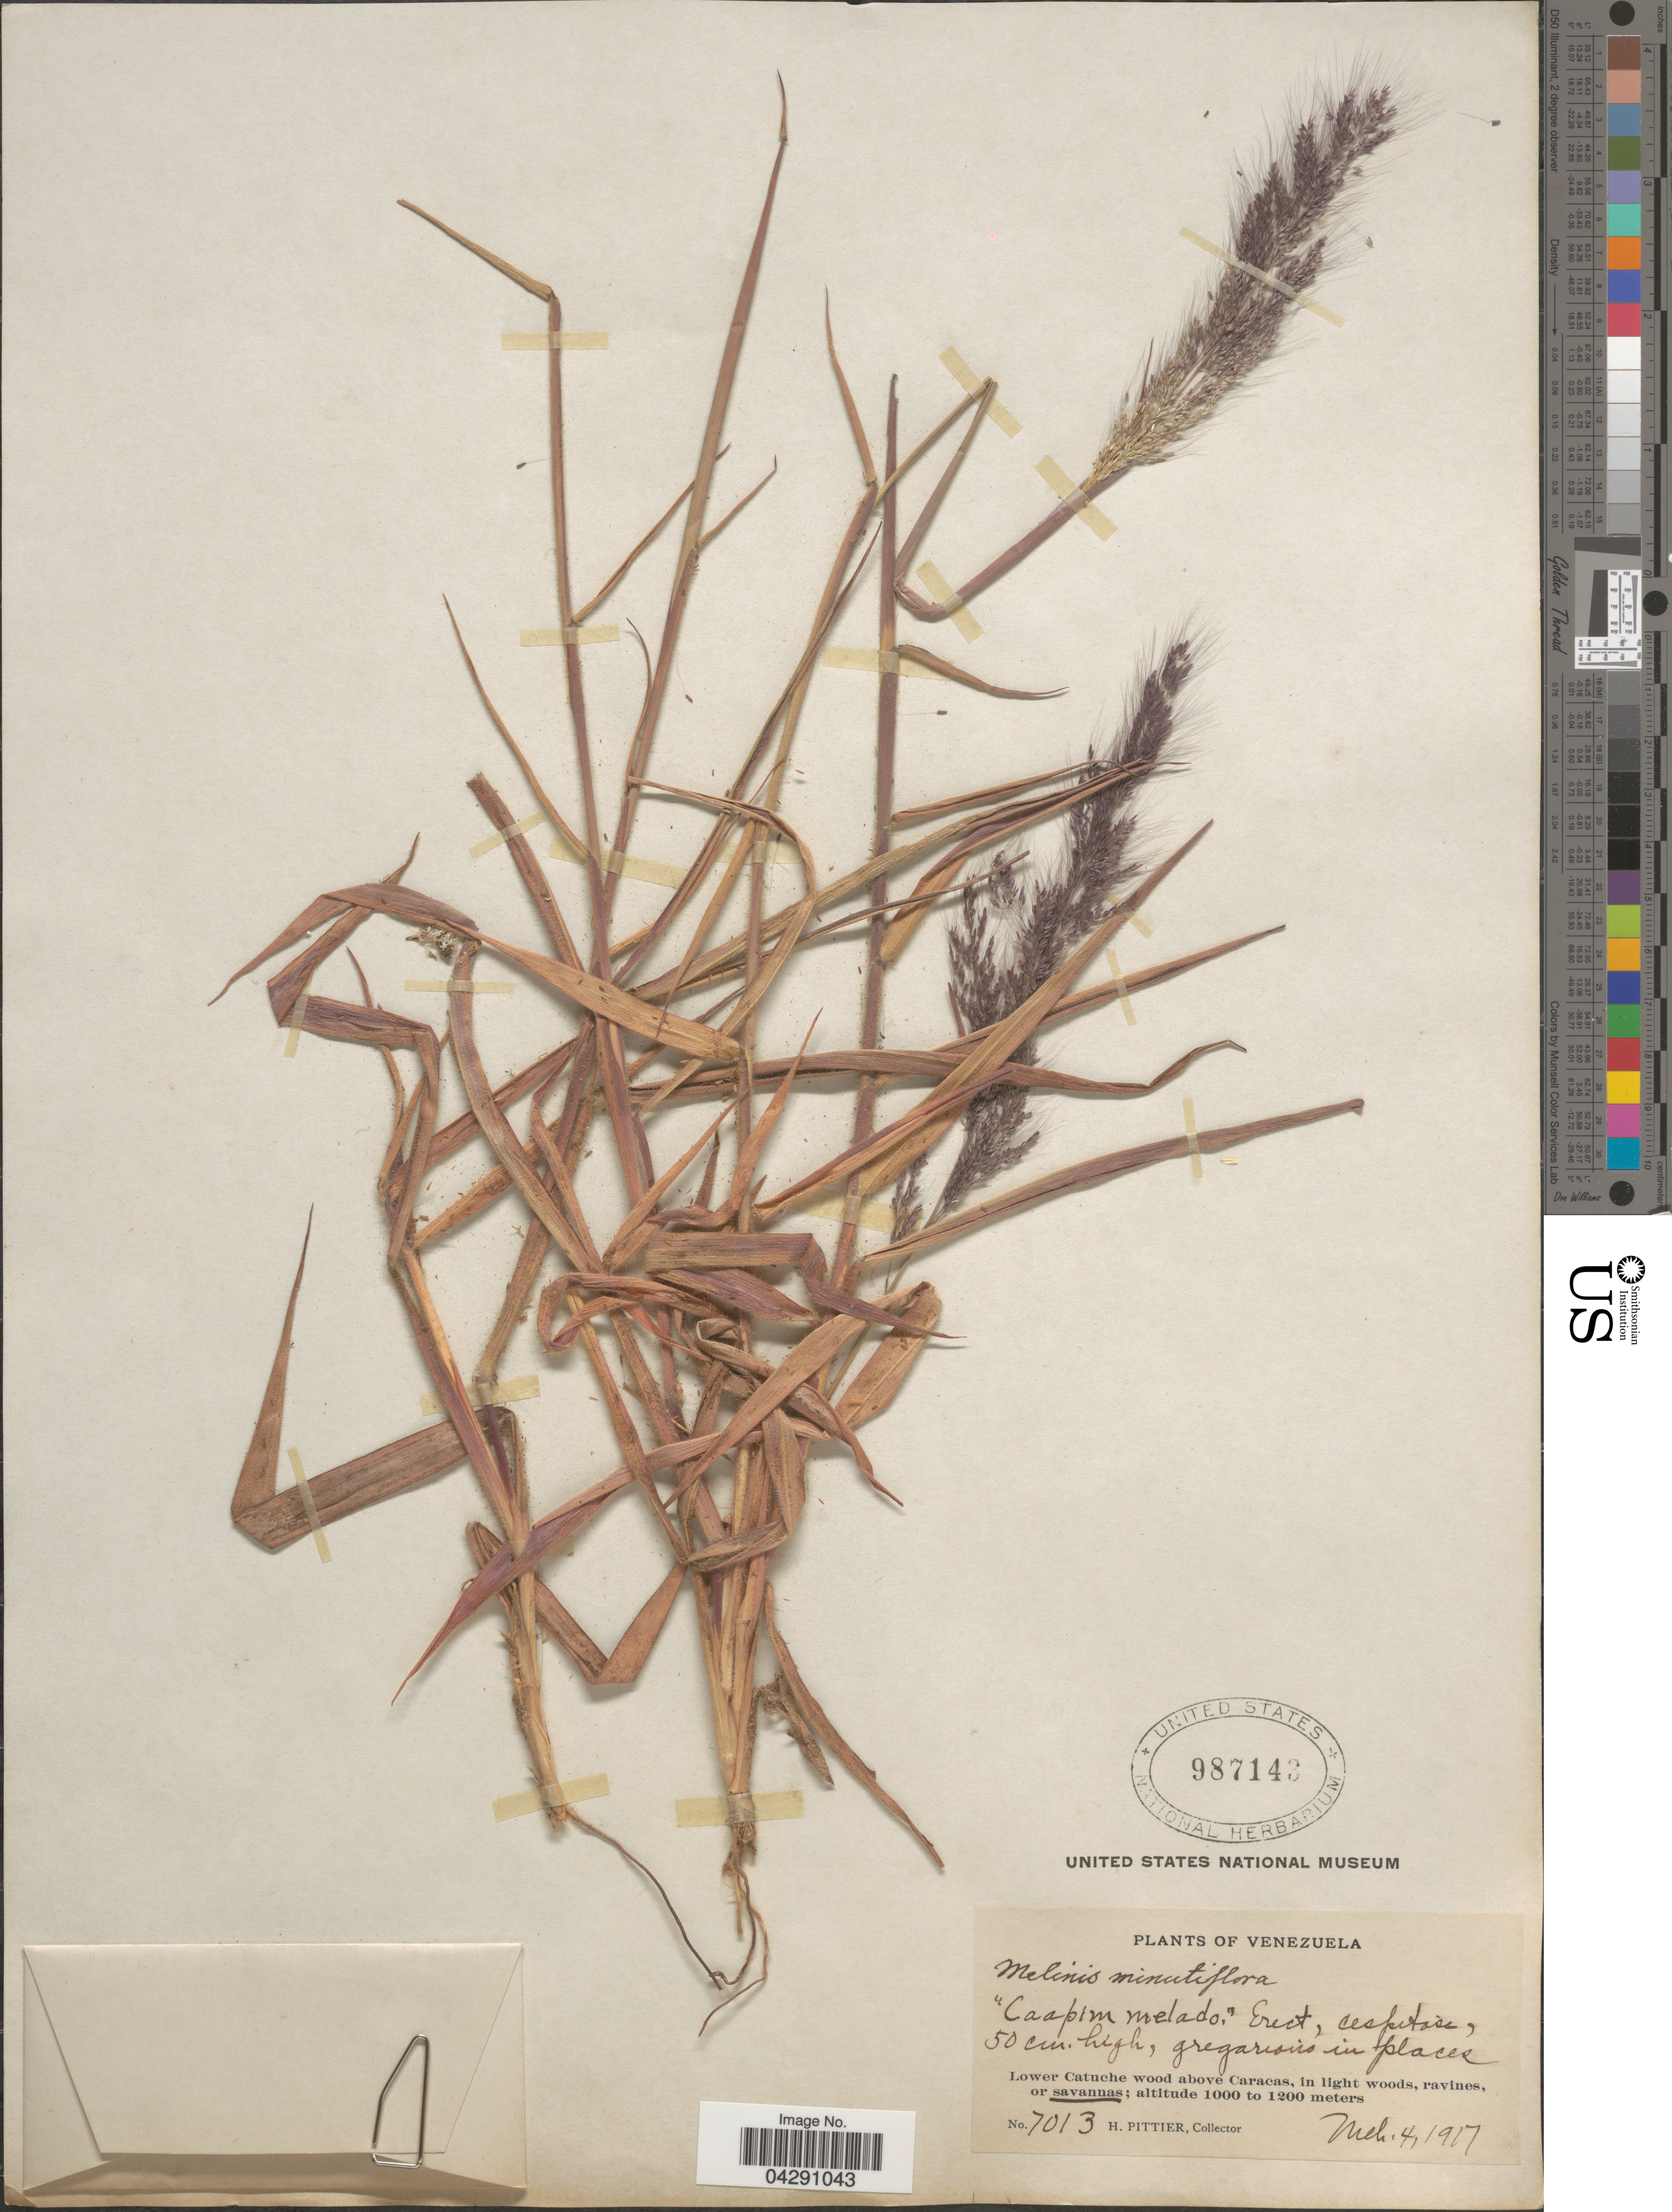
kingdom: Plantae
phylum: Tracheophyta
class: Liliopsida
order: Poales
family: Poaceae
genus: Melinis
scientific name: Melinis minutiflora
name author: P. Beauv.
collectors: H. F. Pittier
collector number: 7013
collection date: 1917-03-04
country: Venezuela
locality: Lower Catuche wood above Caracas.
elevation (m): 1000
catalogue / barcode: US 987143